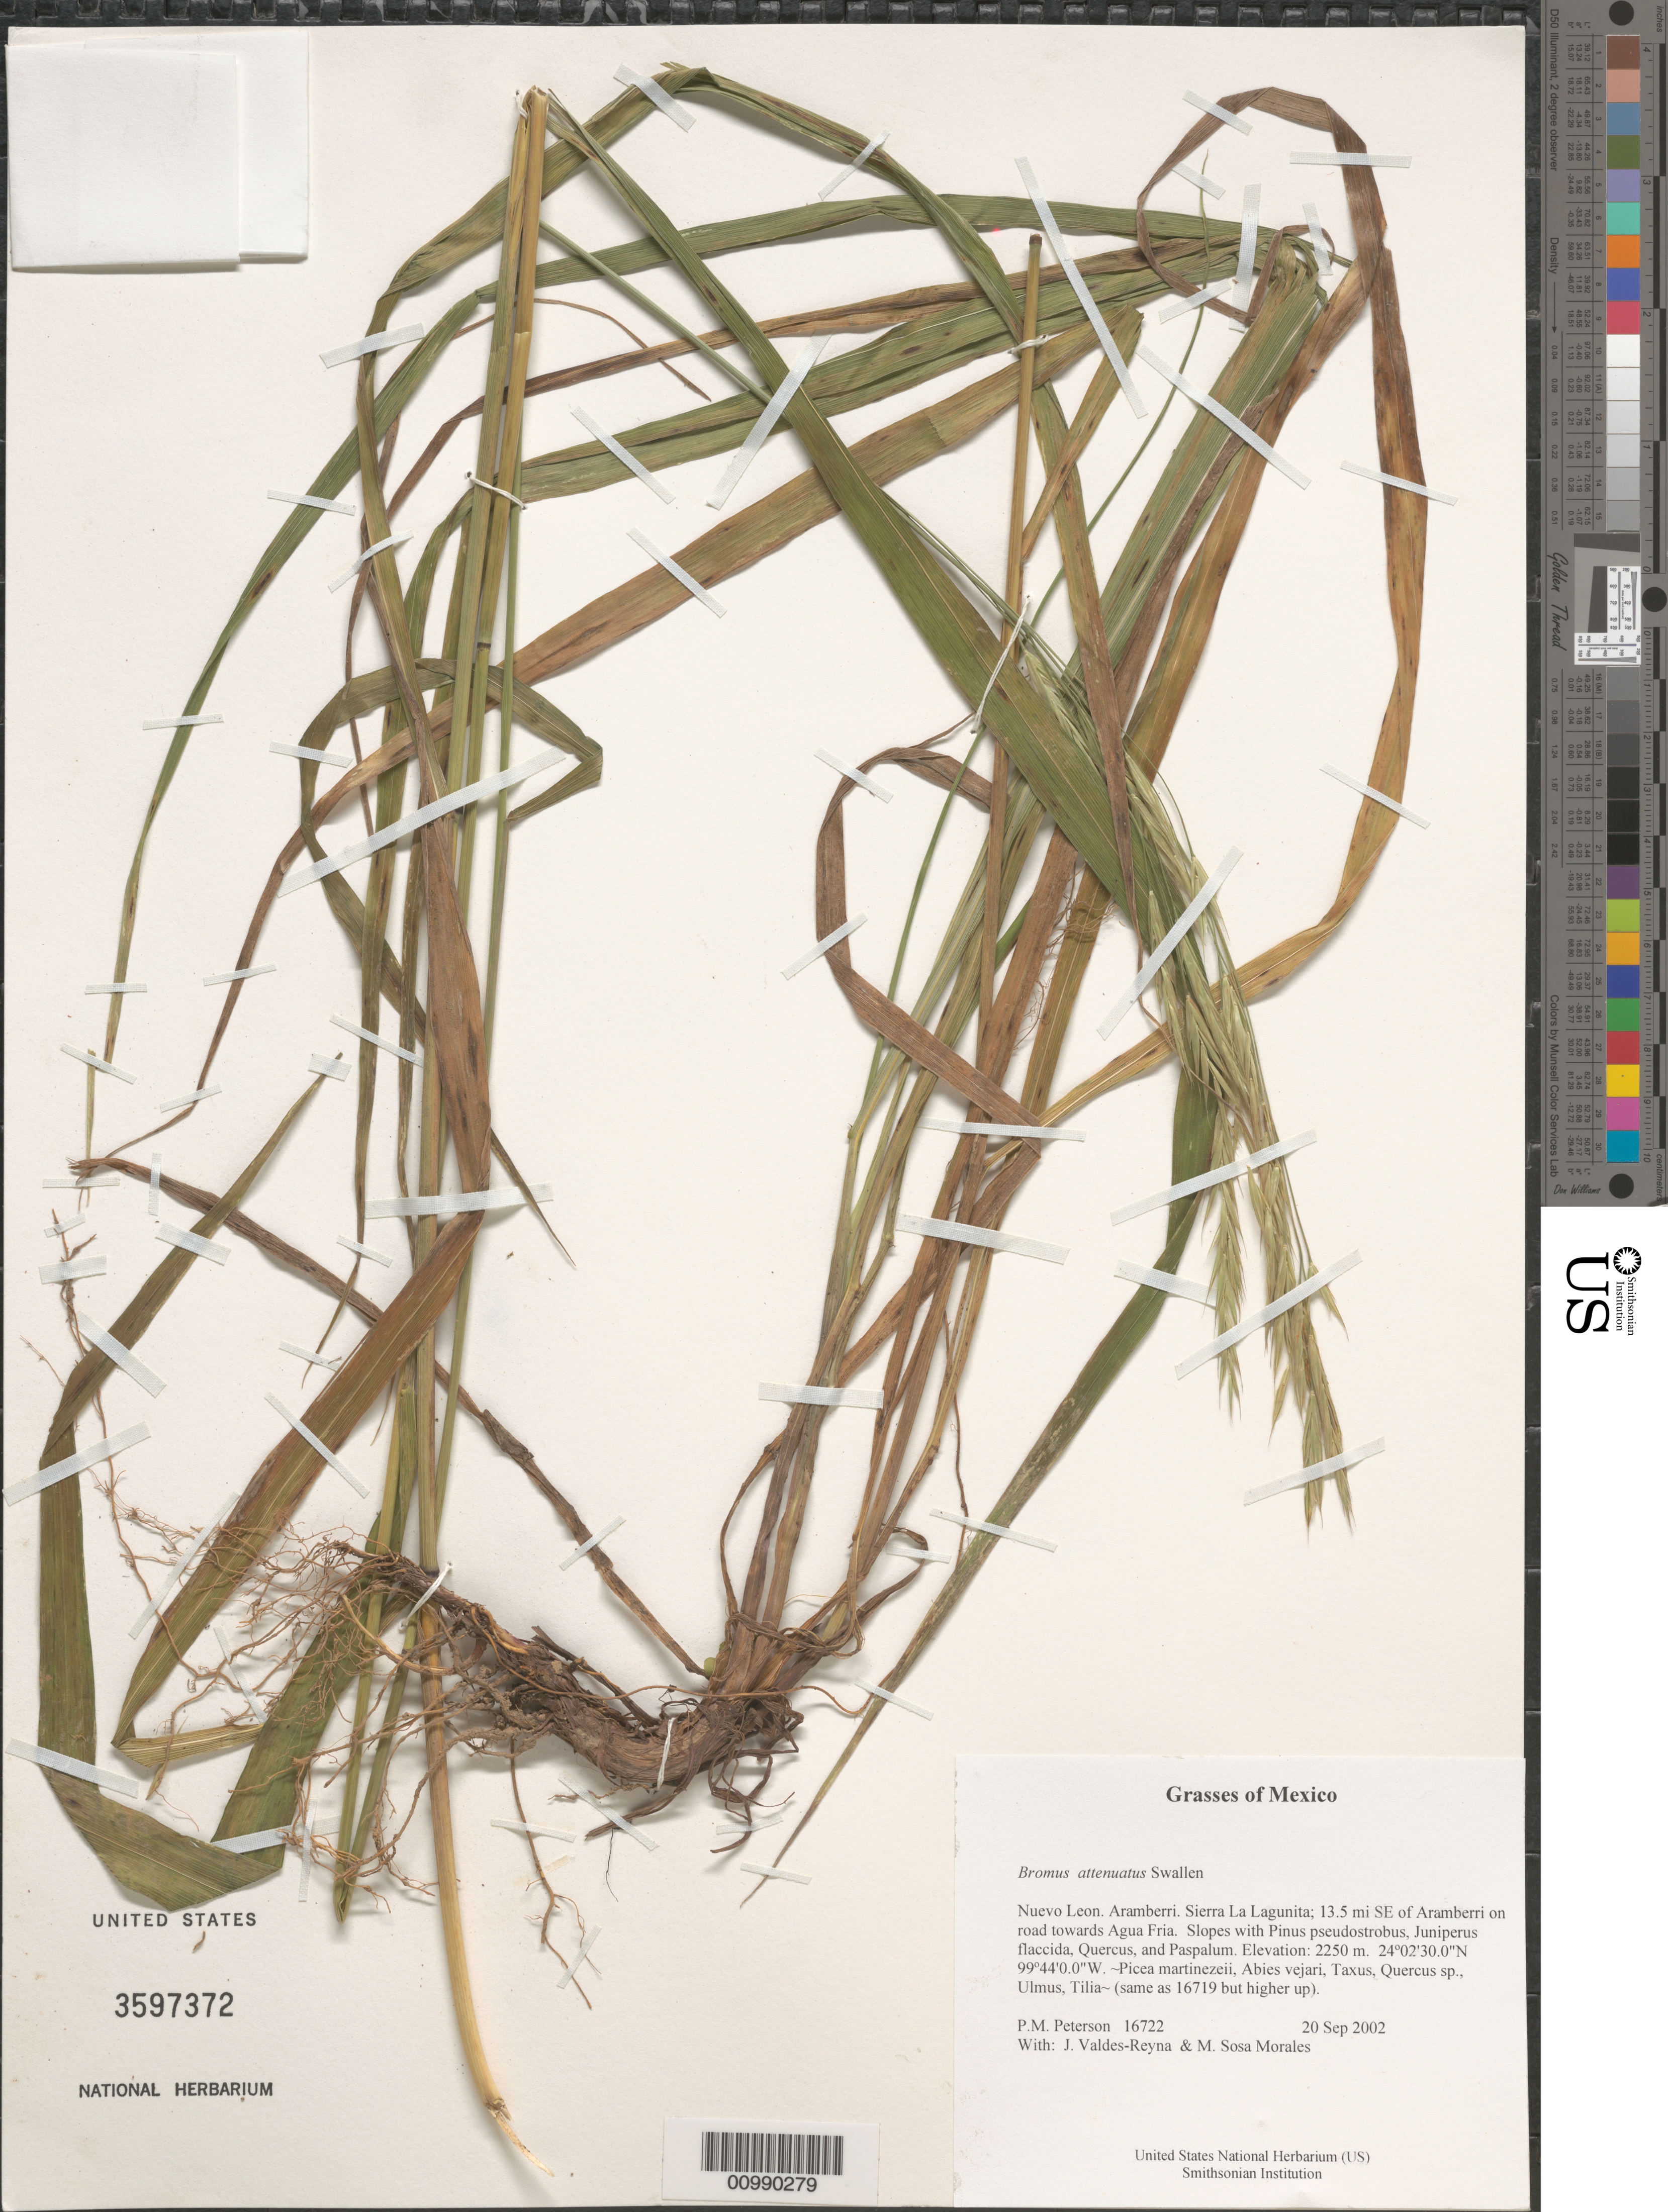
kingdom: Plantae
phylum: Tracheophyta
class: Liliopsida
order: Poales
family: Poaceae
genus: Bromus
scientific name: Bromus attenuatus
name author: Swallen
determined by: Saarela, J. M., (CAN), Canadian Museum of Nature (CANADA)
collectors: P. M. Peterson, J. Valdés-Reyna & M. Sosa Morales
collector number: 16722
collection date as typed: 20 Sep 2002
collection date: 2002-09-20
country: Mexico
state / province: Nuevo León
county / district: Aramberri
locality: Sierra La Lagunita; 13.5 mi SE of Aramberri on road towards Agua Fria. Slopes with Pinus pseudostrobus, Juniperus flaccida, Quercus, and Paspalum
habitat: ~Picea martinezeii, Abies vejari, Taxus, Quercus sp., Ulmus, Tilia~ (same as 16719 but higher up)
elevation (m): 2250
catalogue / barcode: US 3597372